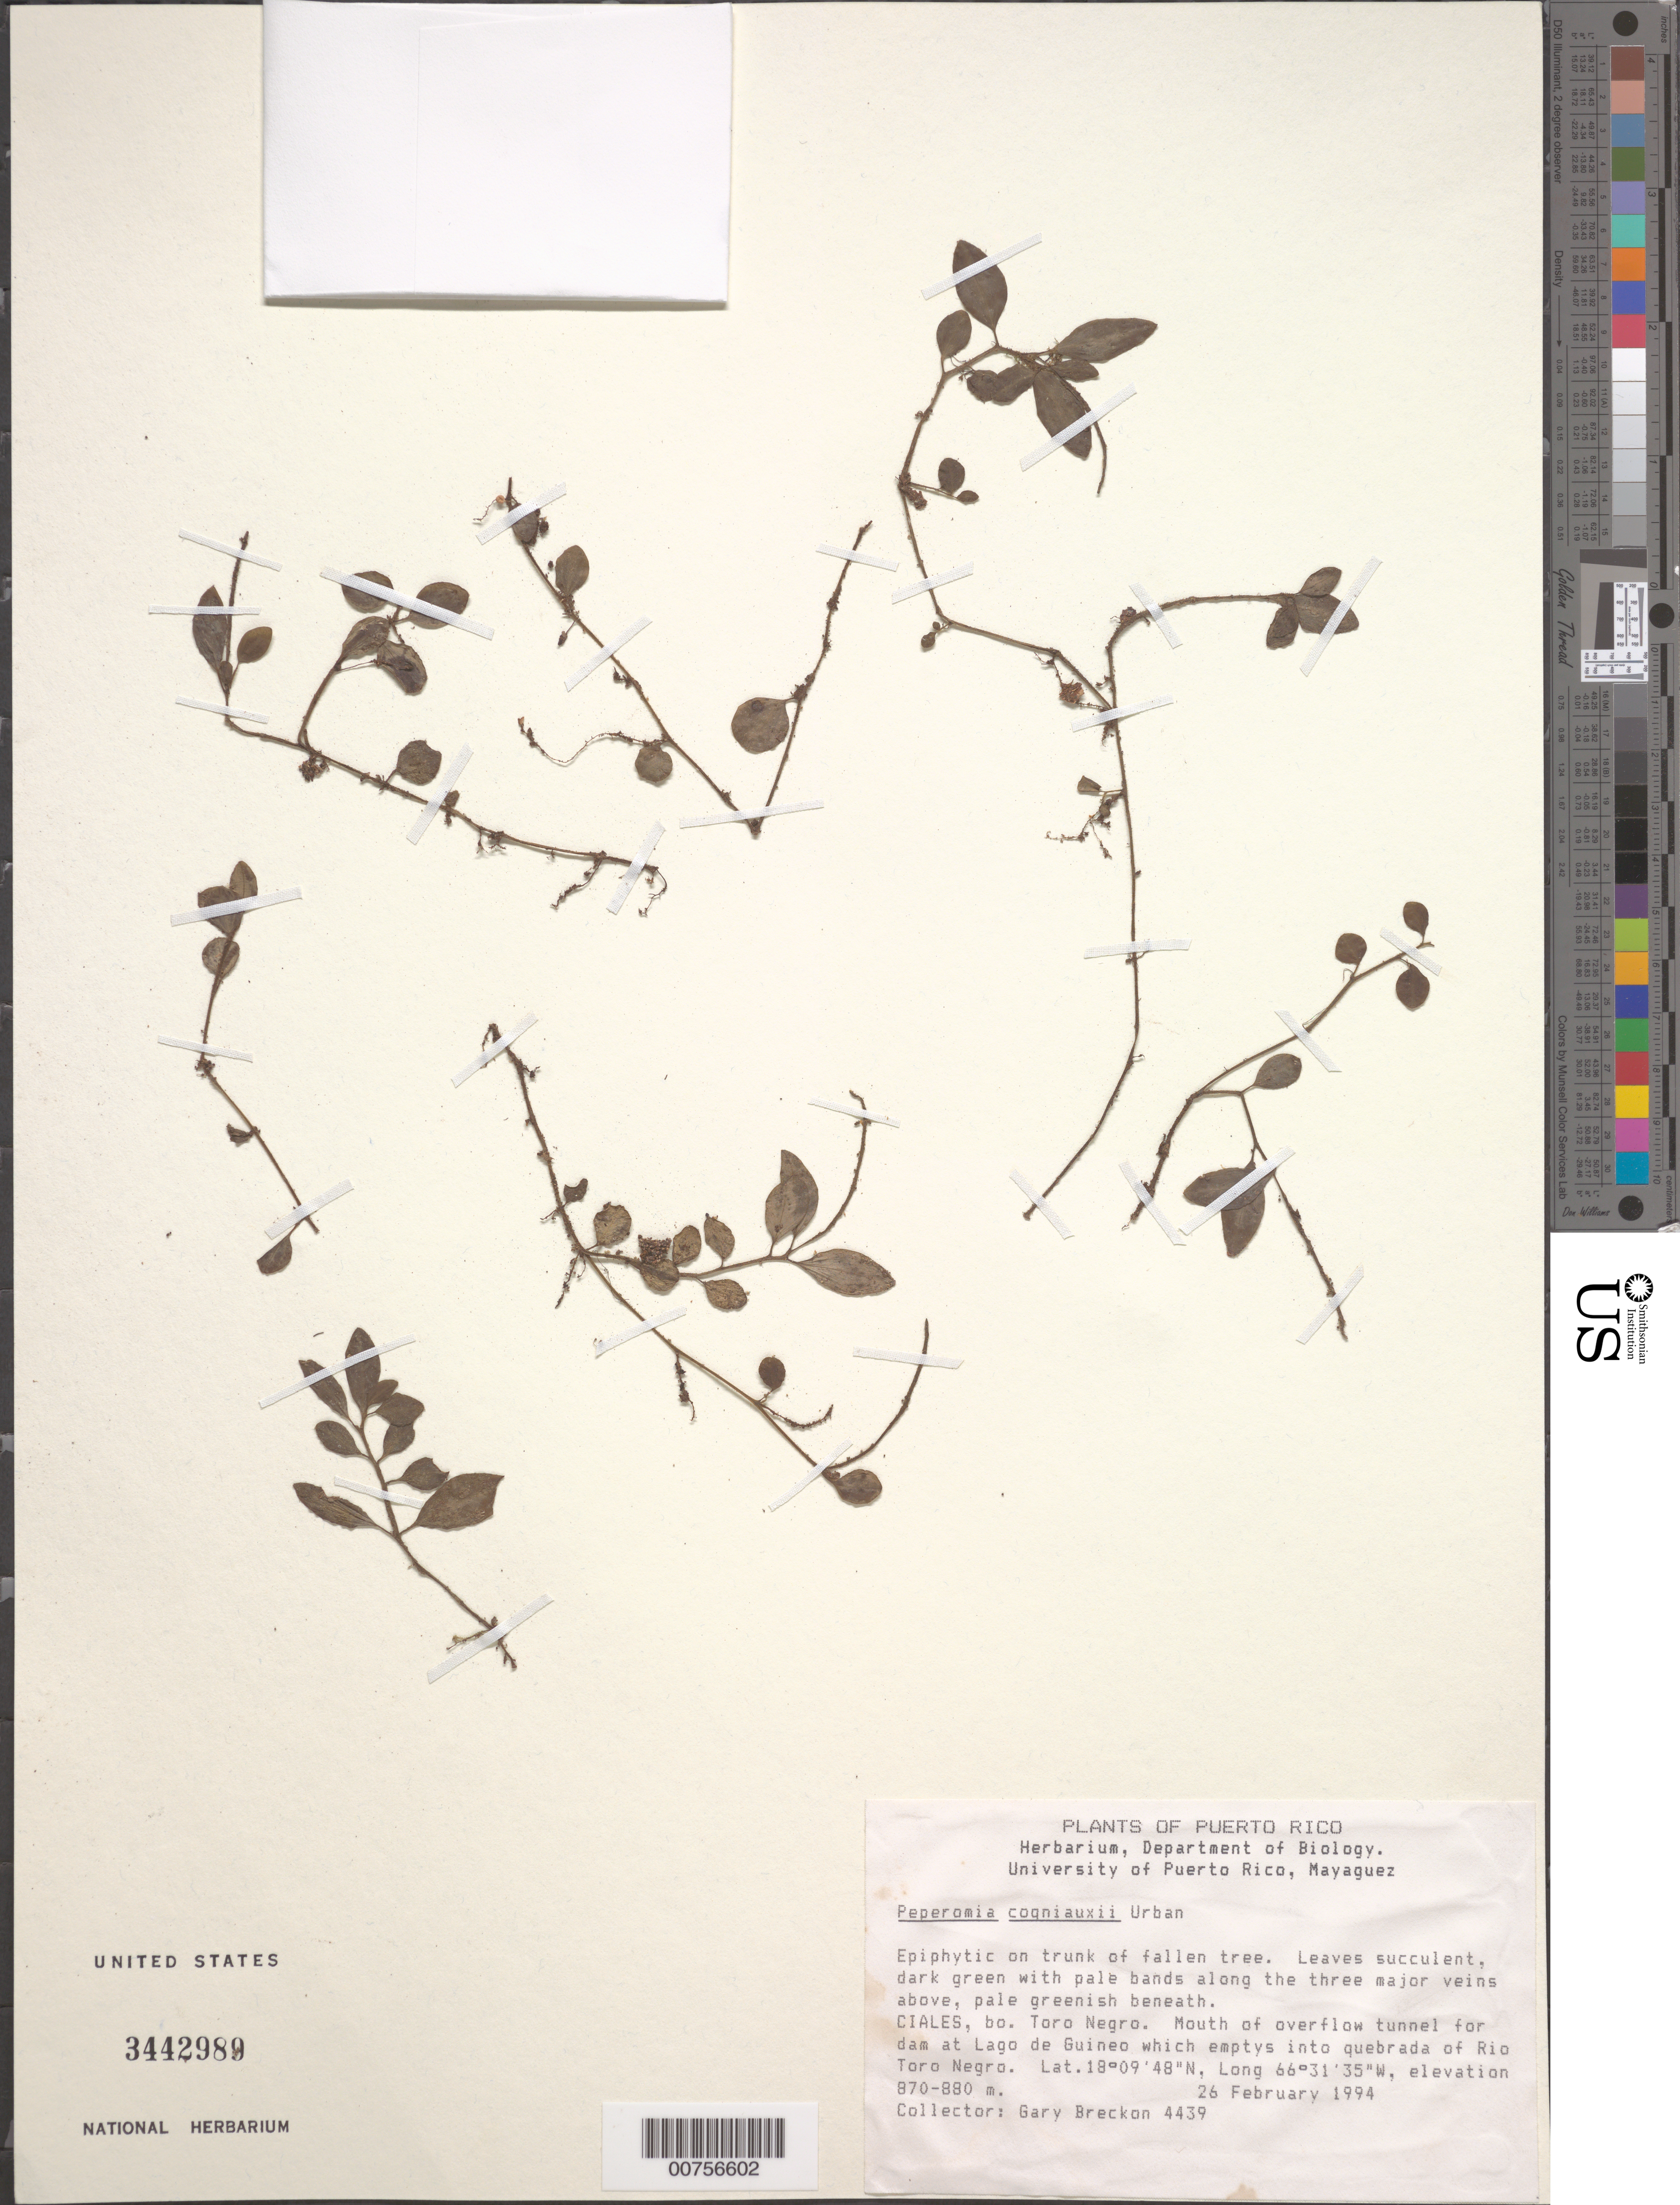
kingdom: Plantae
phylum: Tracheophyta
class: Magnoliopsida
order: Piperales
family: Piperaceae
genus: Peperomia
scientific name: Peperomia cogniauxii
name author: Urb.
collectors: G. J. Breckon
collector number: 4439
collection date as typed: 26 Feb 1994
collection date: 1994-02-26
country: Puerto Rico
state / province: Ciales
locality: Ciales: Bo. Toro Negro. Mouth of overflow tunnel for dam at Lago de Guineo which empties into quebrada of Río Toro Negro.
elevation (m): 870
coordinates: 18.16333333, -66.52638889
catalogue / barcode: US 3442989